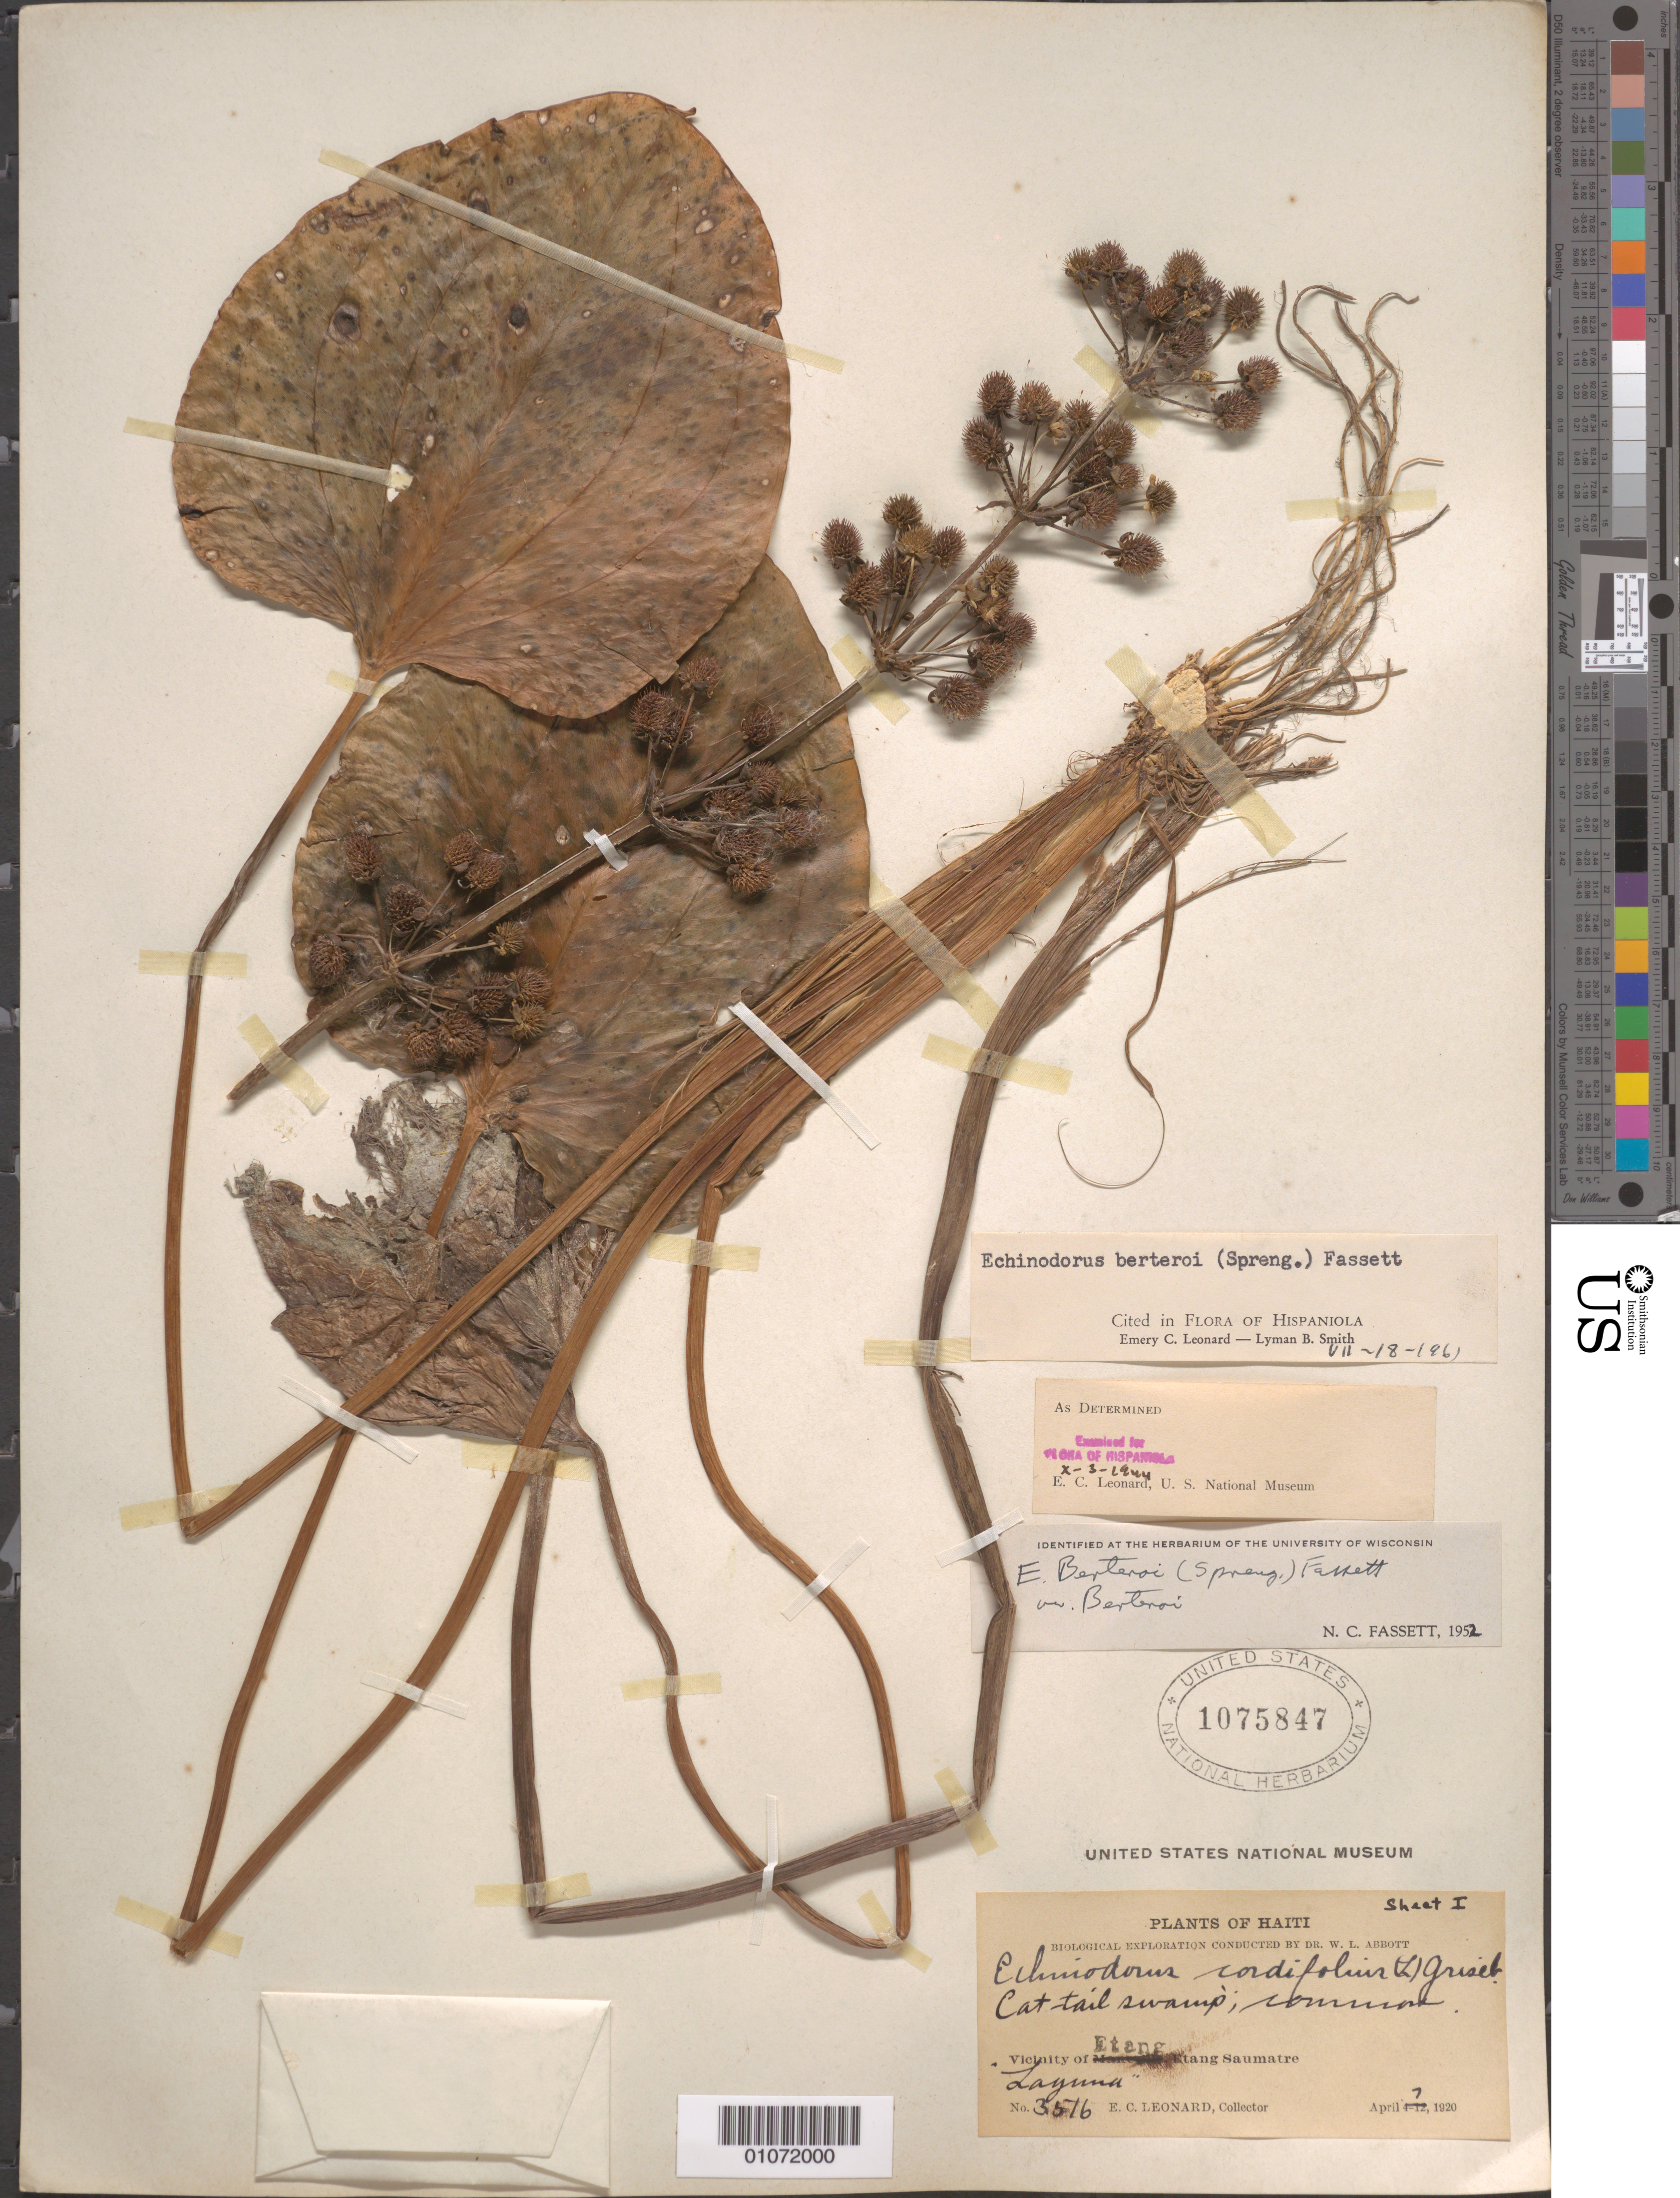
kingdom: Plantae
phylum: Tracheophyta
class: Liliopsida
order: Alismatales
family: Alismataceae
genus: Echinodorus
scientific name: Echinodorus berteroi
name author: (Spreng.) Fassett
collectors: E. C. Leonard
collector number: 3576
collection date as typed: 07 Apr 1920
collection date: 1920-04-07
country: Haiti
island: Hispaniola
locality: Cat tail swamp. Common. Vicinity of Etang Saumatre.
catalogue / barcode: US 1075847